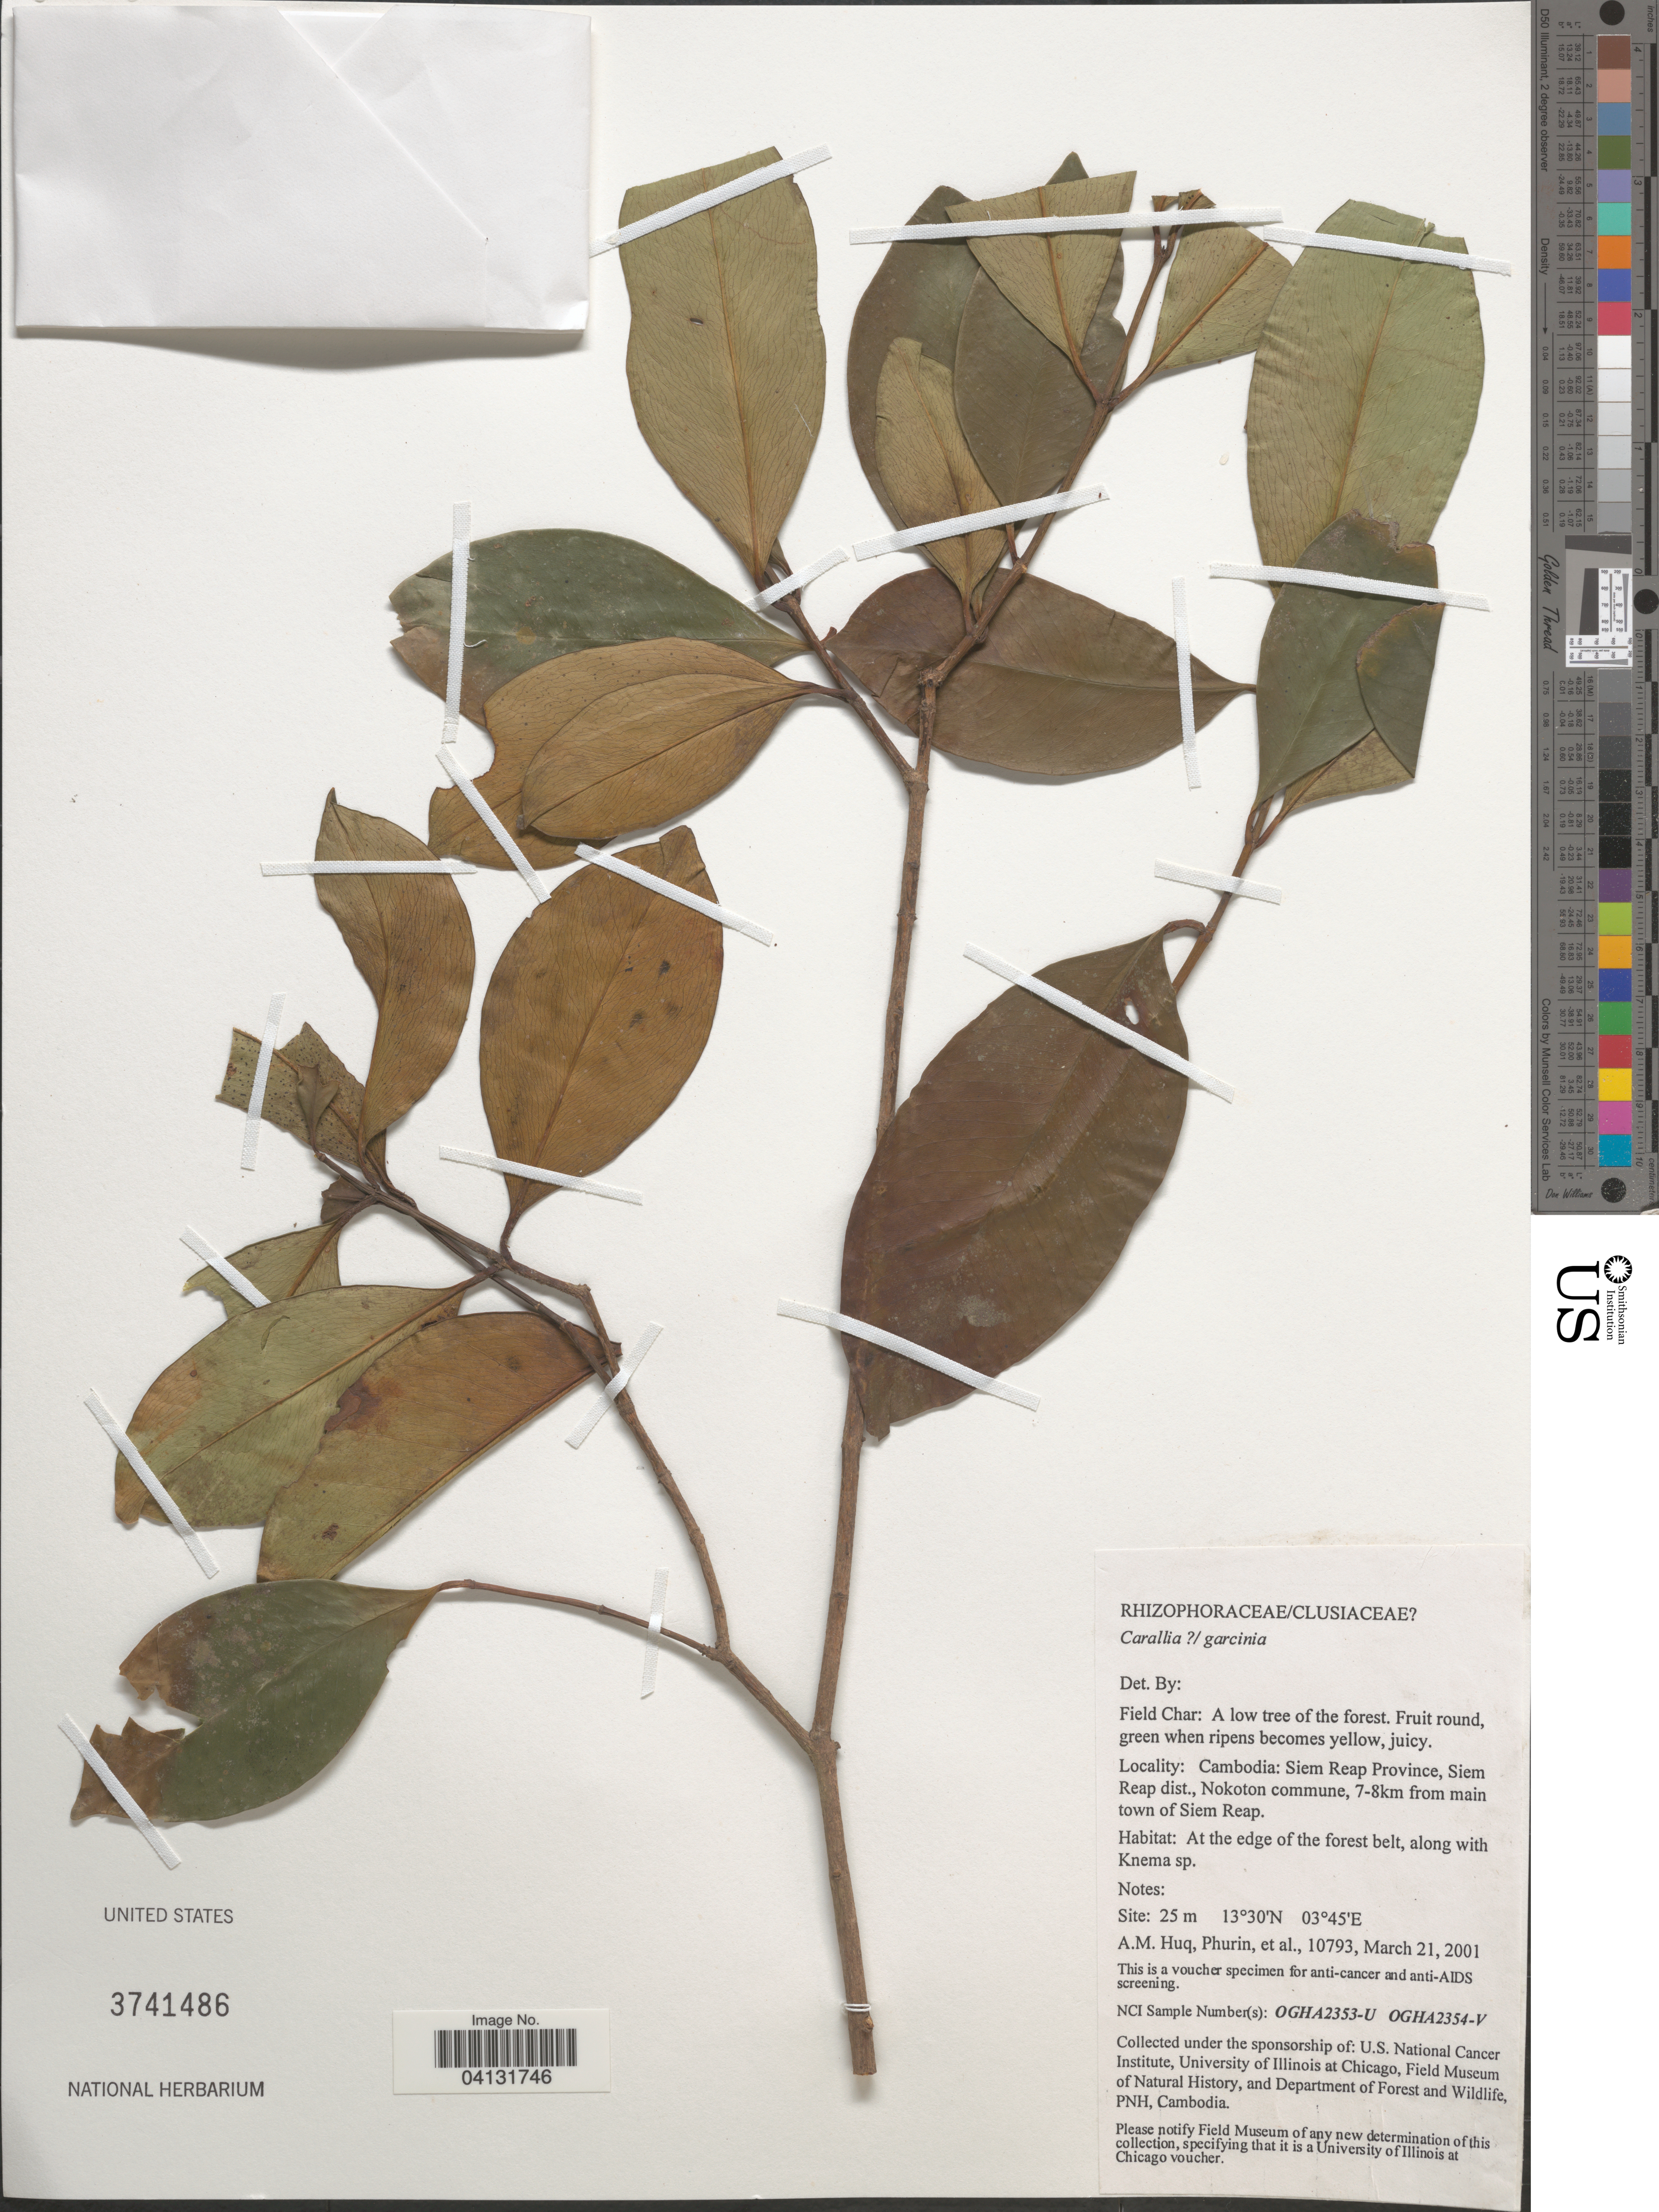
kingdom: Plantae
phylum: Tracheophyta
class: Magnoliopsida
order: Malpighiales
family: Clusiaceae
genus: Garcinia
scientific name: Garcinia sp.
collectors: A. M. Huq, -. Phurin & et al.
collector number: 10793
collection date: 2001-03-21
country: Cambodia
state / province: Siĕm Réab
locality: Siem Reap Province, Siem Reap dist., Nokoton commune, 7-8km from main town of Siem Reap. At the edge of the forest belt.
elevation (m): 25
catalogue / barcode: US 3741486